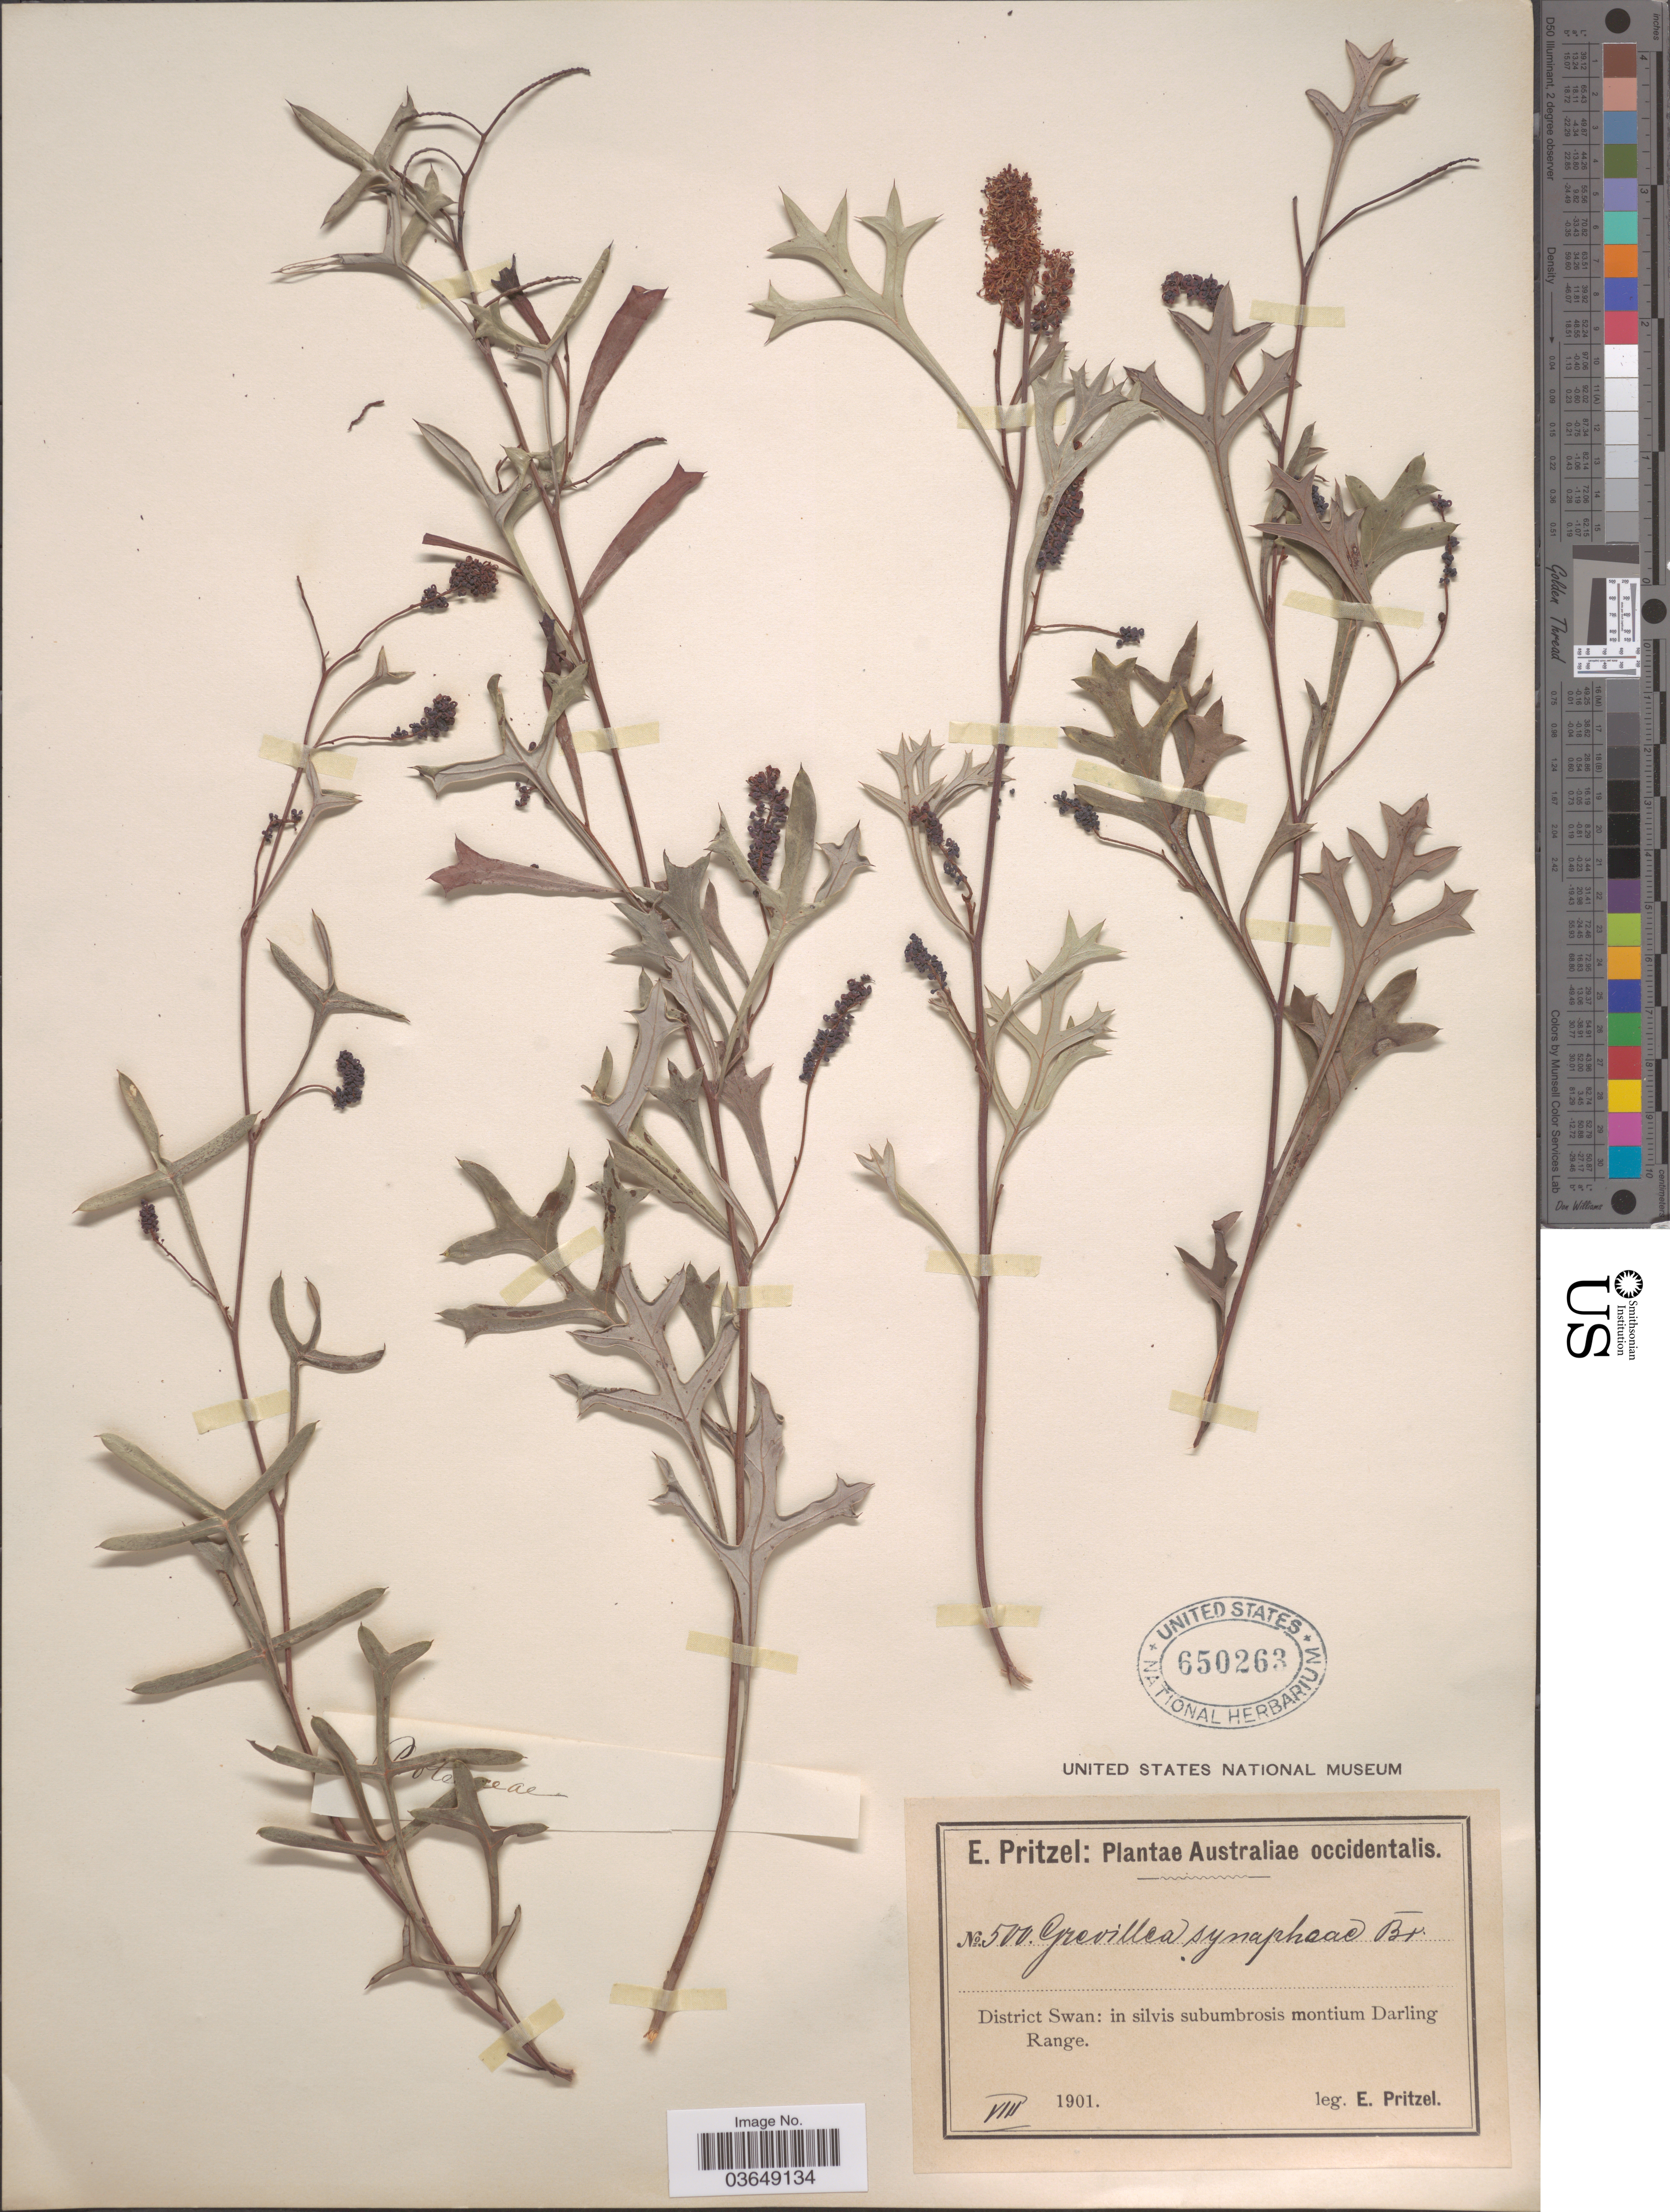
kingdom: Plantae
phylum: Tracheophyta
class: Magnoliopsida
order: Proteales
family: Proteaceae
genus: Grevillea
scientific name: Grevillea synapheae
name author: R. Br.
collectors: E. G. Pritzel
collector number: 500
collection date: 1901-08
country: Australia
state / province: Western Australia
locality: Australiae occidentalis. District Swan: in silvis subumbrosis montium Darling Range.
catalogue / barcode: US 650263